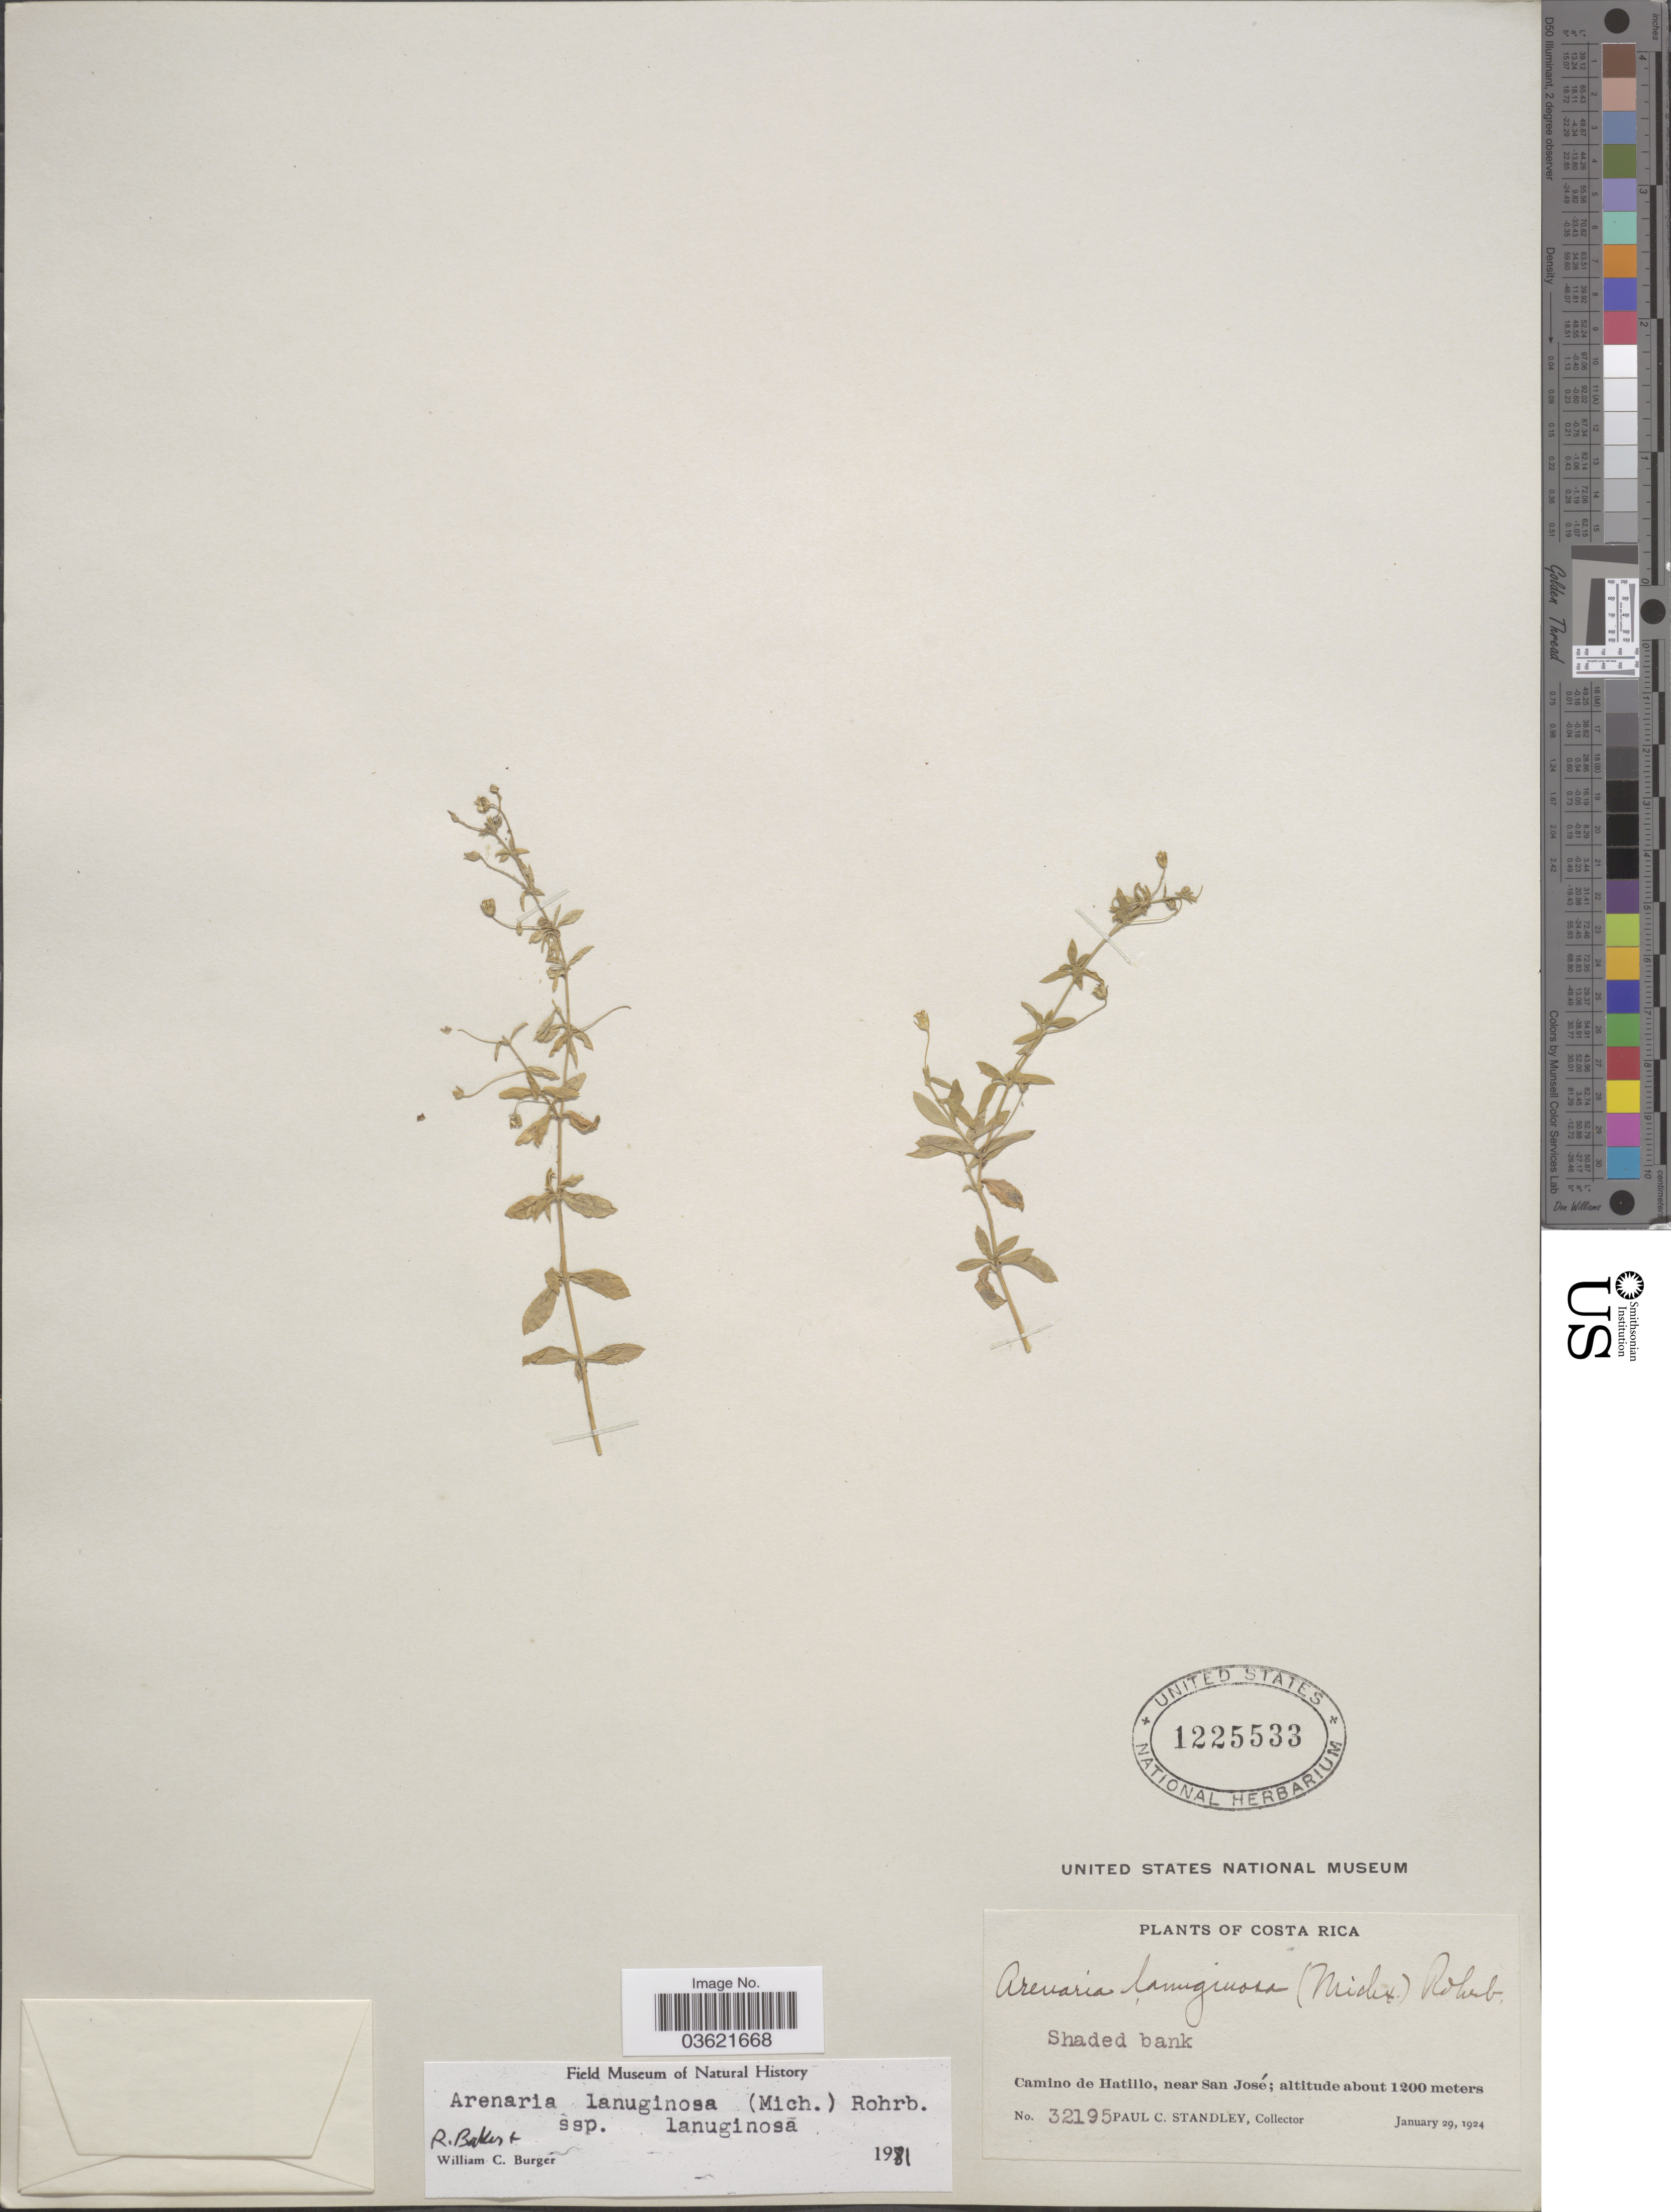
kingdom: Plantae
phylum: Tracheophyta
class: Magnoliopsida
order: Caryophyllales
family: Caryophyllaceae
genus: Arenaria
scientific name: Arenaria lanuginosa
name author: (Michx.) Rohrb.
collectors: P. C. Standley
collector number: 32195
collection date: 1924-01-29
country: Costa Rica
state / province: San José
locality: Camino de Hatillo, near San José.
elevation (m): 1200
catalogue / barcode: US 1225533